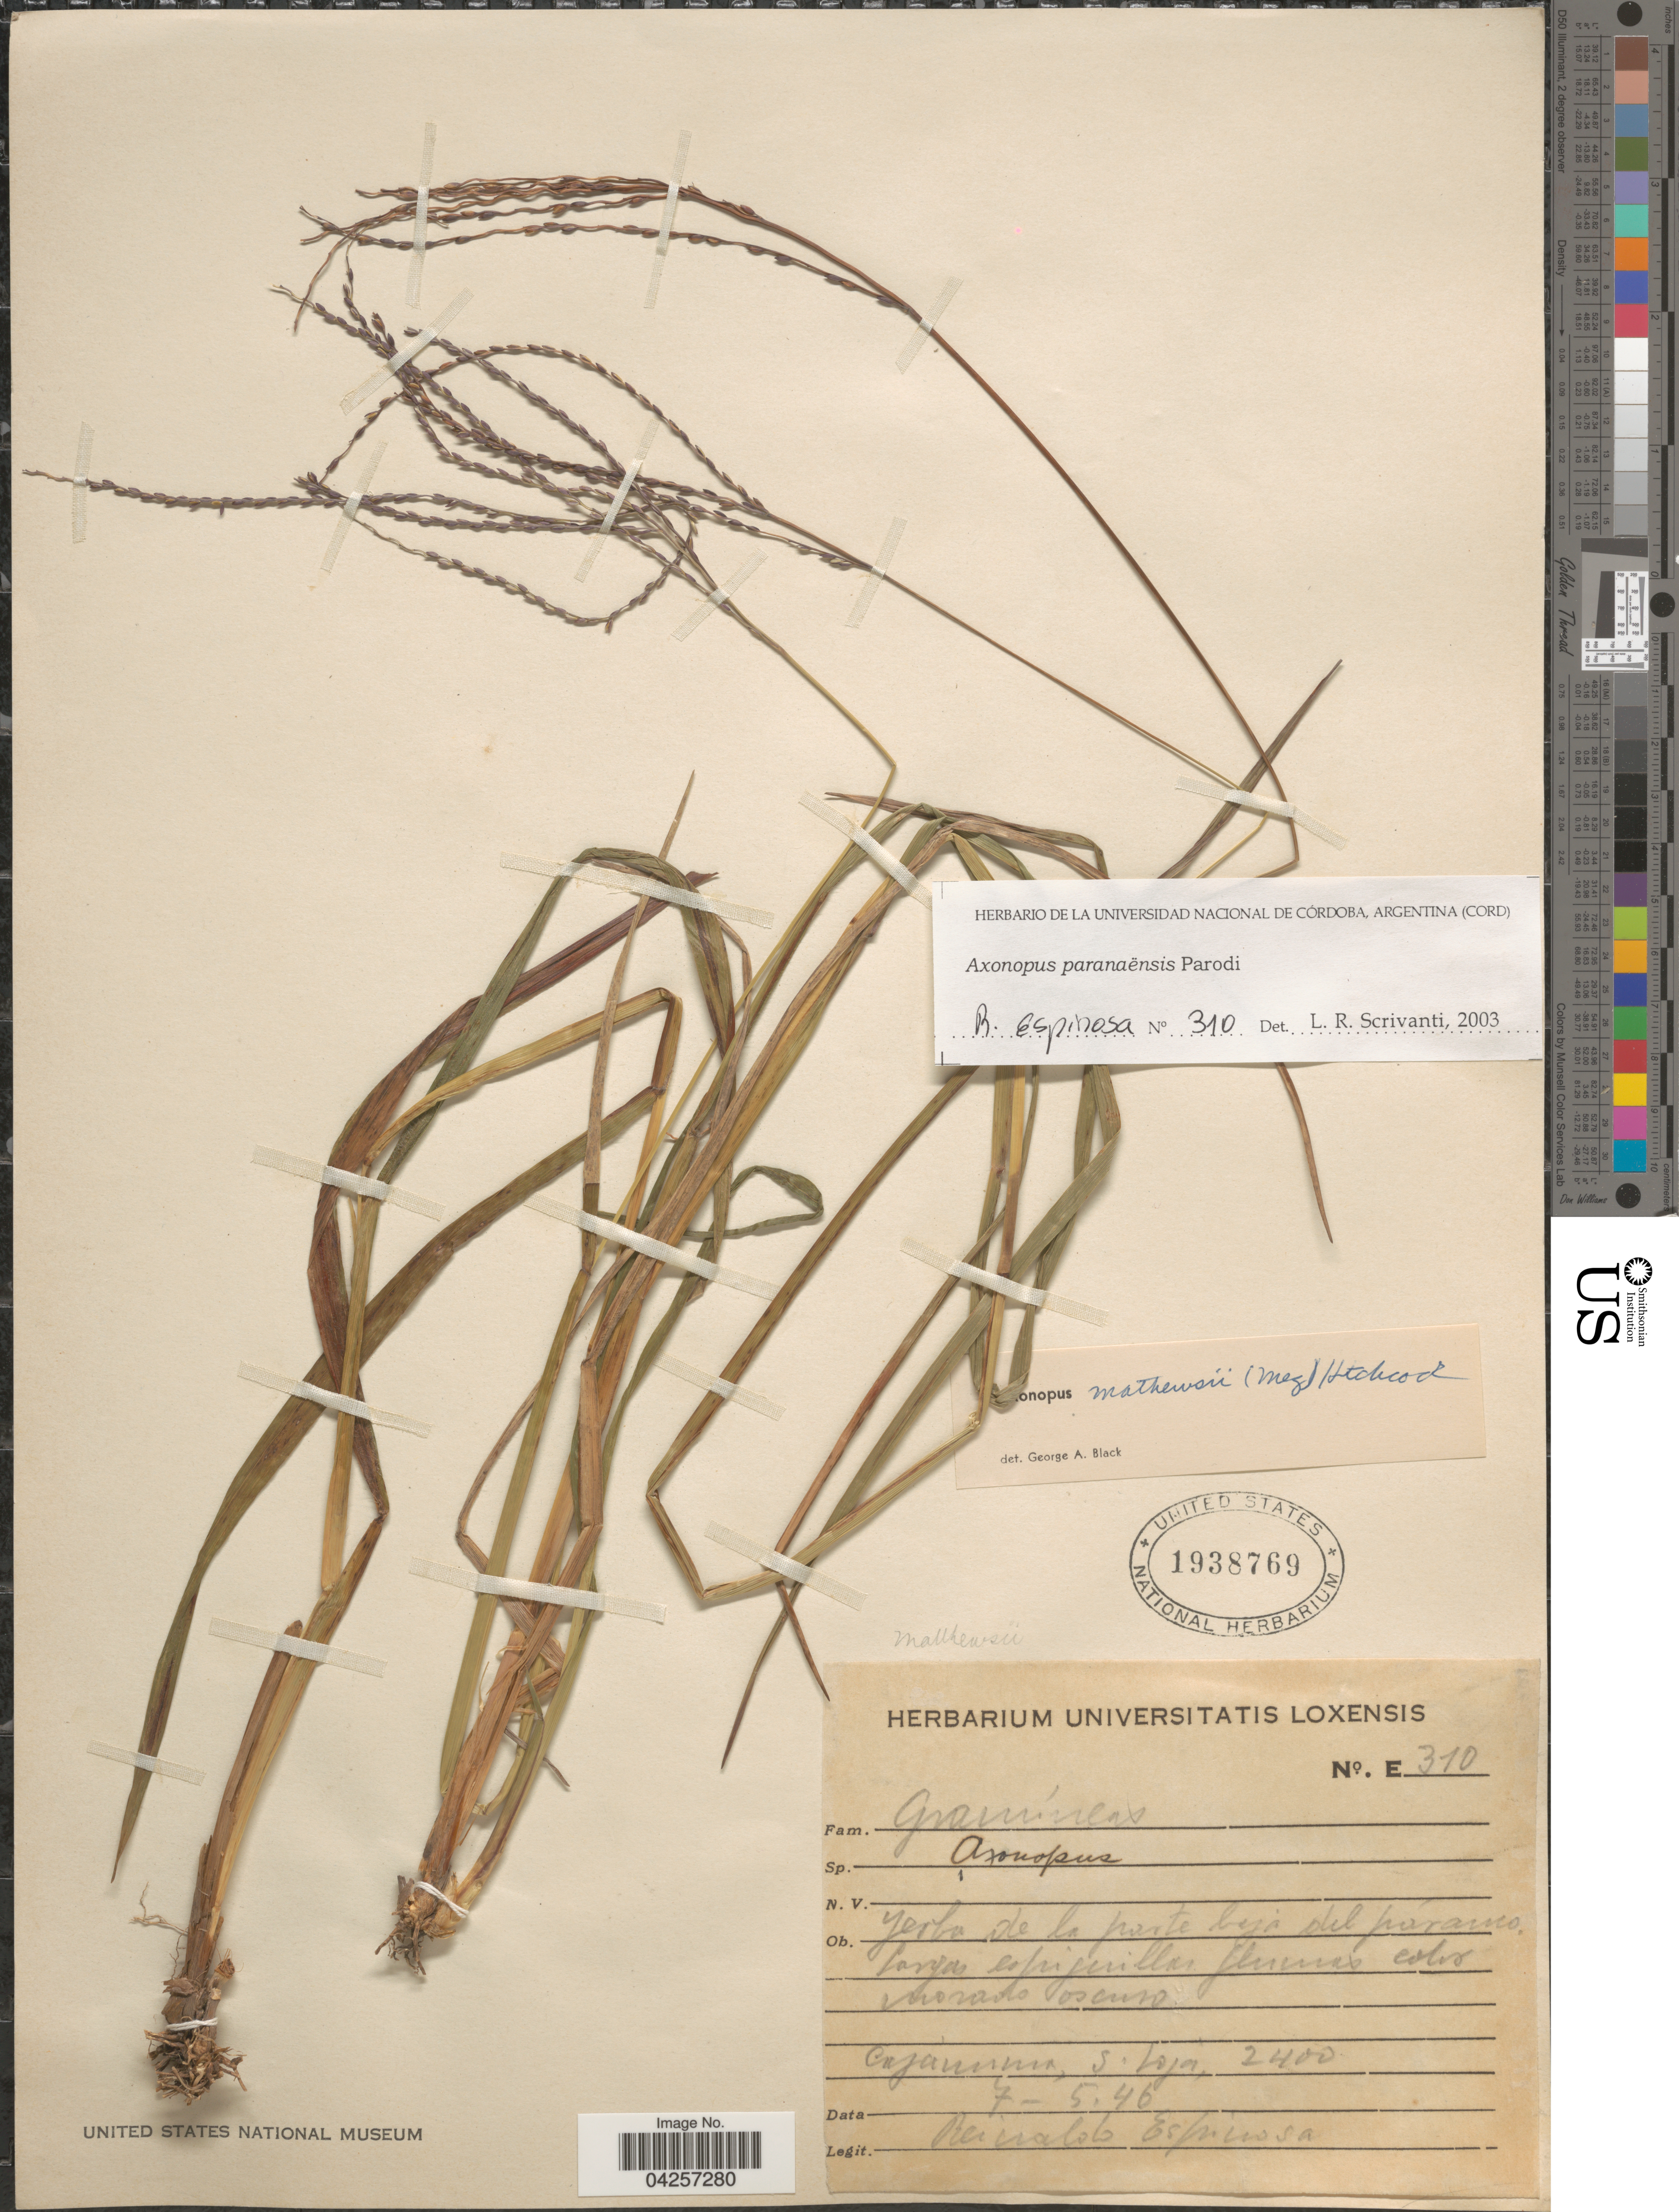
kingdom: Plantae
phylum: Tracheophyta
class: Liliopsida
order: Poales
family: Poaceae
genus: Axonopus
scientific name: Axonopus leptostachyus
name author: (Flüggé) Hitchc.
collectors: R. Espinosa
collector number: E310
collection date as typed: Transcribed d/m/y: 7/5/46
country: Ecuador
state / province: Loja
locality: Cajanuma, S. Loja.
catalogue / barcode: US 1938769